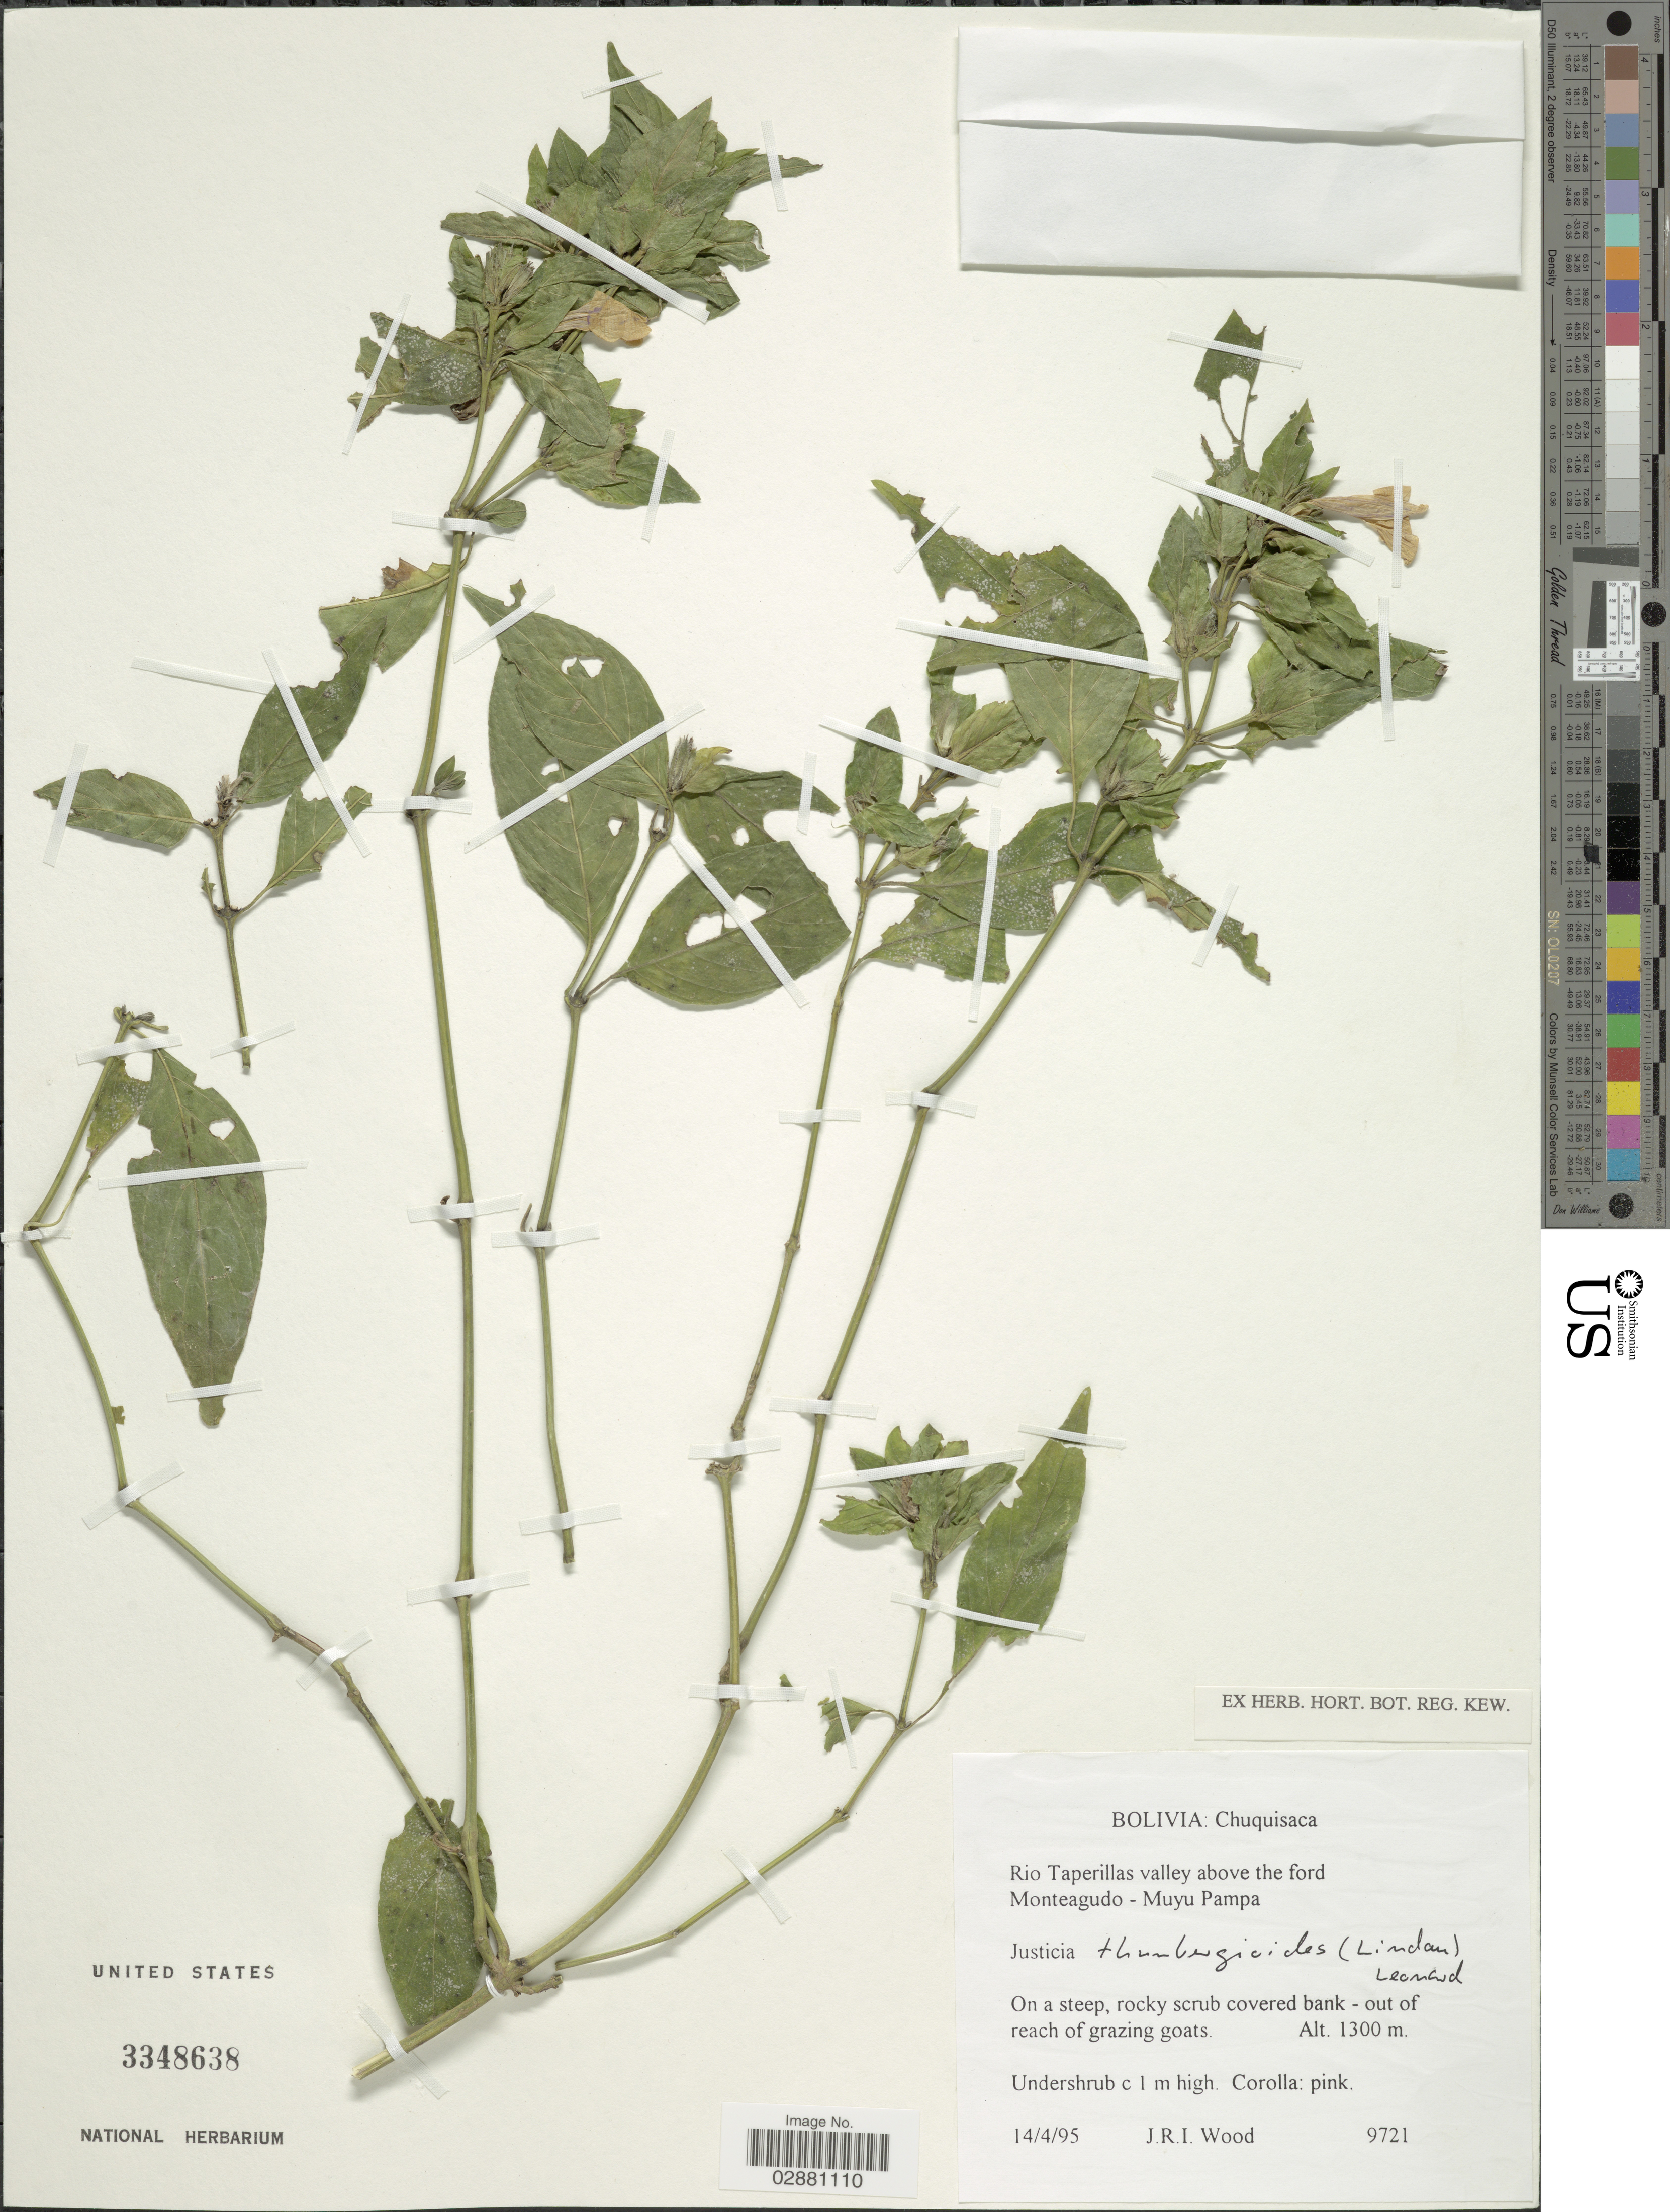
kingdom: Plantae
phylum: Tracheophyta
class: Magnoliopsida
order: Lamiales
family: Acanthaceae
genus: Justicia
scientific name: Justicia thunbergioides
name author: (Lindau) Leonard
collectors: J. R. I. Wood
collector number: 9721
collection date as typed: Transcribed d/m/y: 14/4/95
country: Bolivia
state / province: Chuquisaca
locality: Rio Taperillas valley above the ford Monteagudo - Muyu Pampa.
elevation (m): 1300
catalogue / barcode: US 3348638